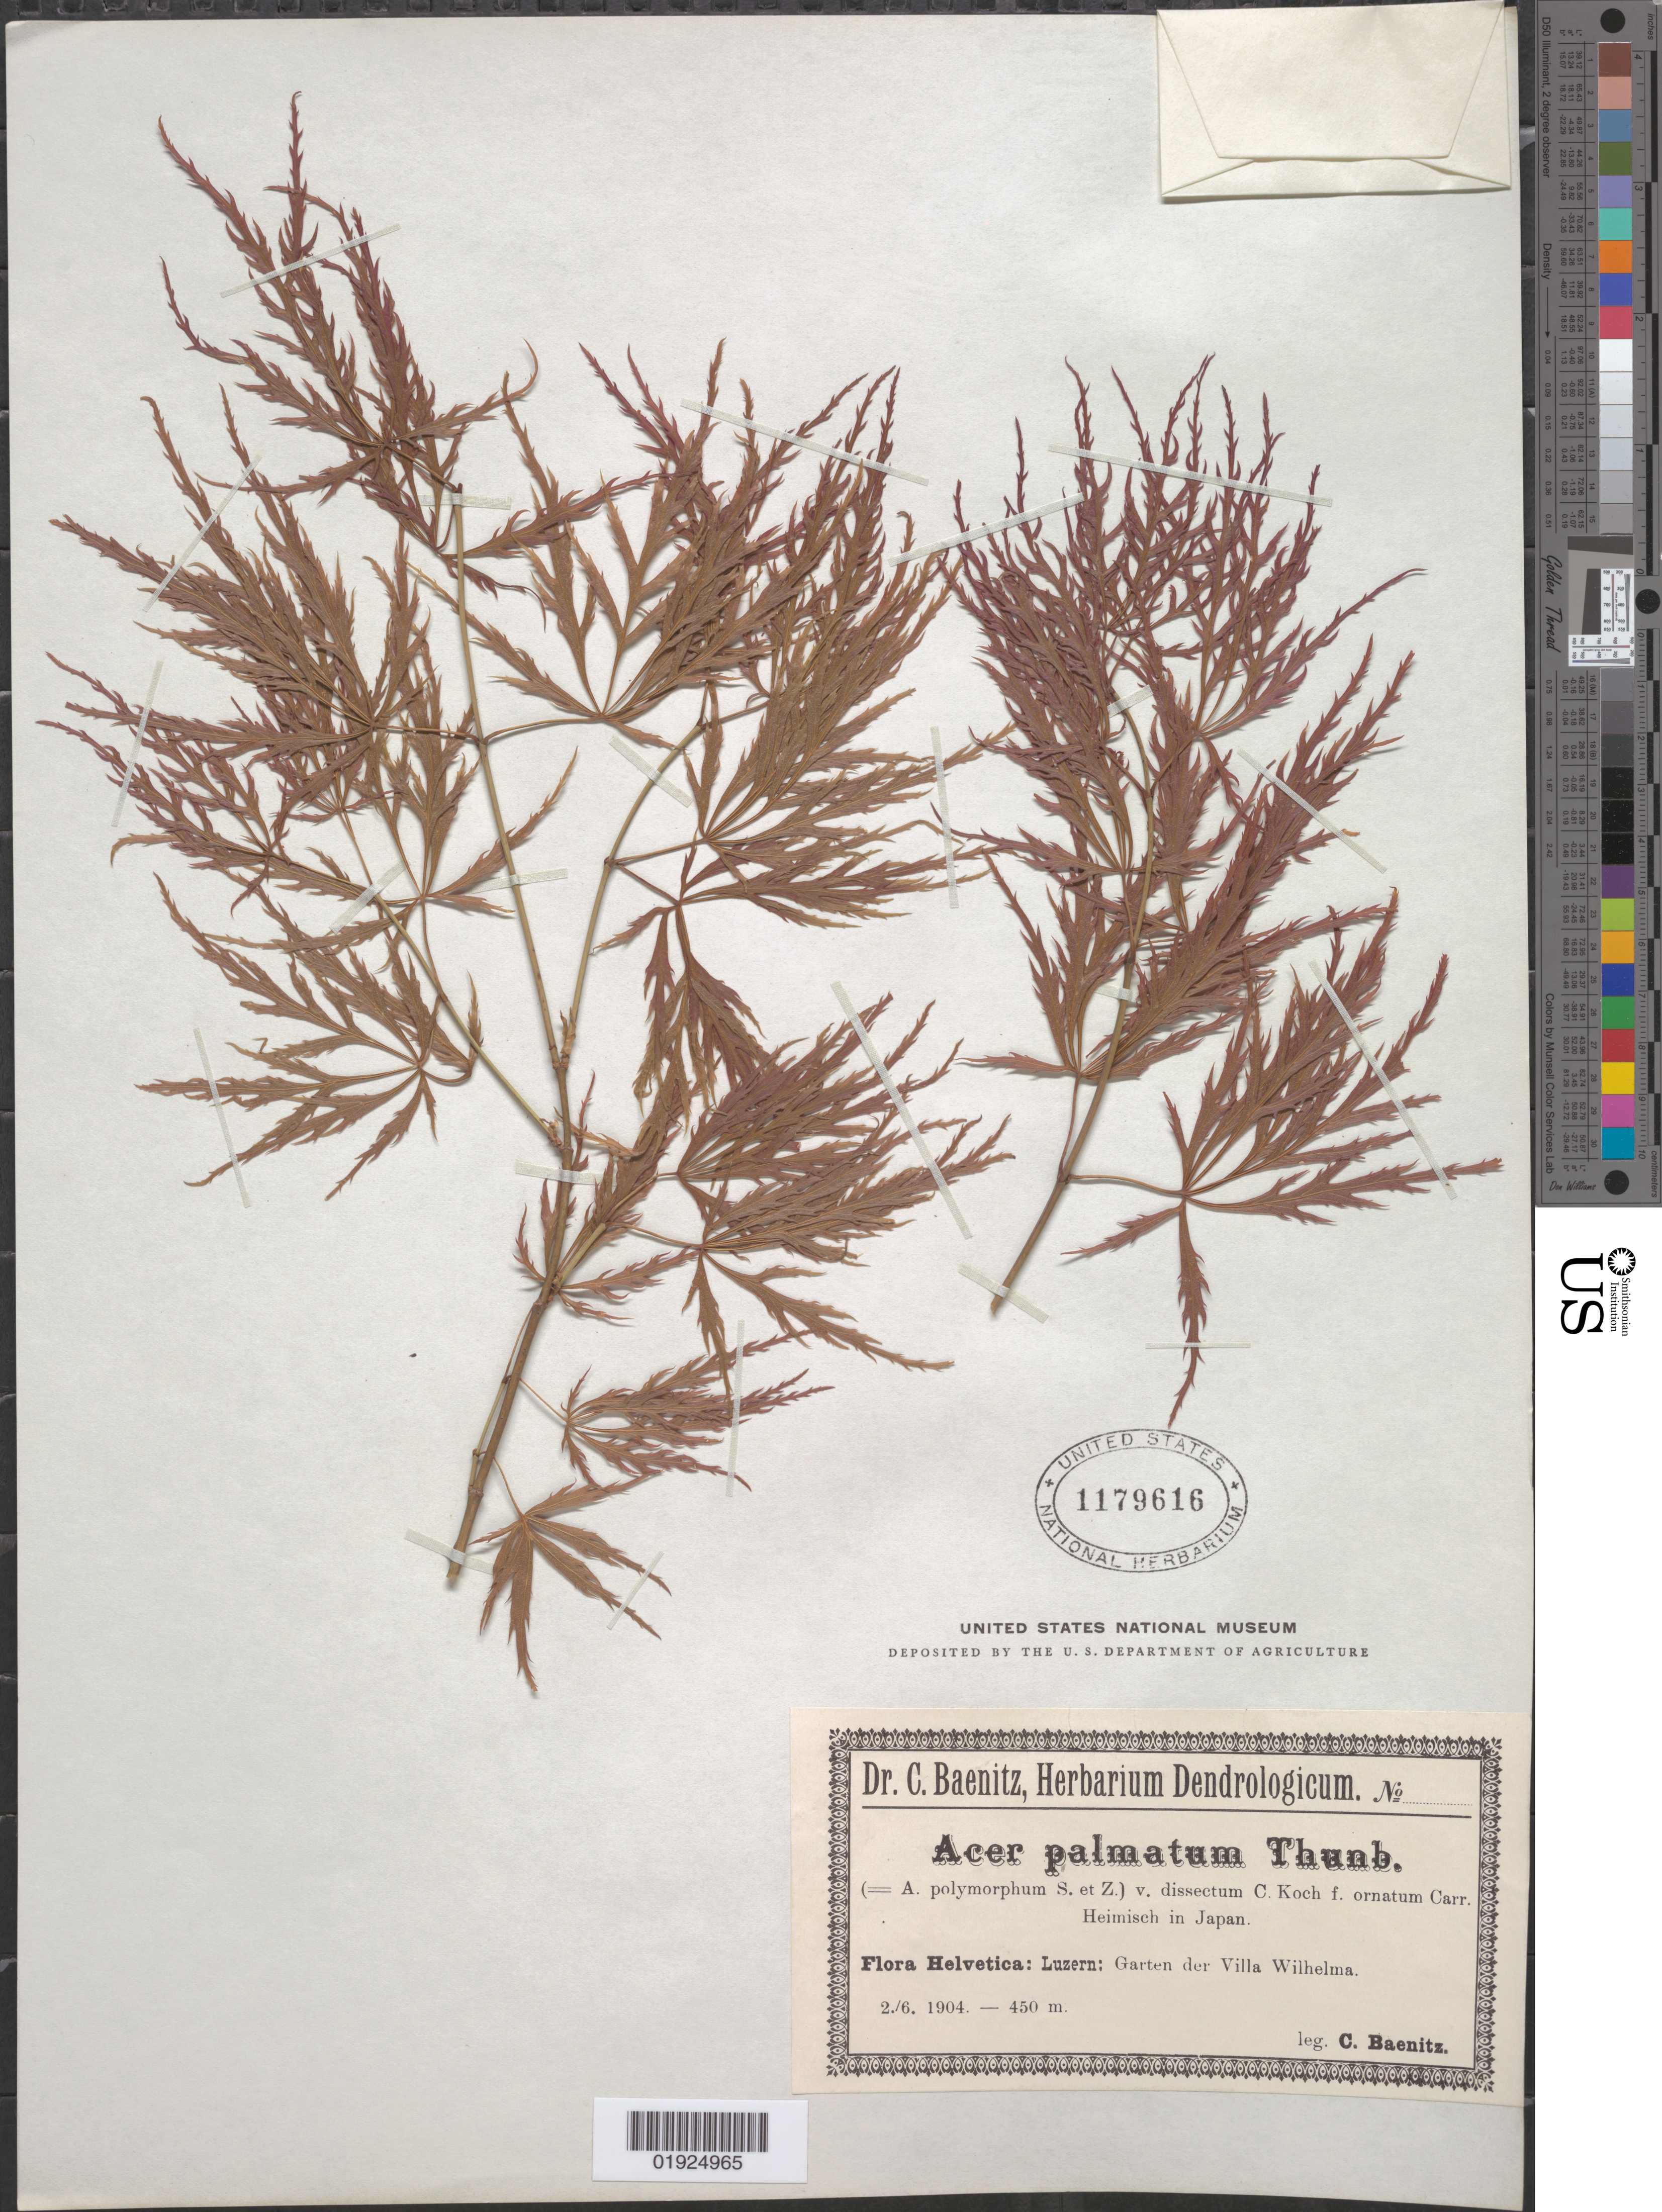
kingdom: Plantae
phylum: Tracheophyta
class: Magnoliopsida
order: Sapindales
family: Sapindaceae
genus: Acer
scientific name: Acer palmatum var. dissectum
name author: (Thunb.) Miq.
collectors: C. G. Baenitz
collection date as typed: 2./6. 1904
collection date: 1904-02-06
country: Switzerland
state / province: Lucerne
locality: Flor Helvitica: Luzern [Lucerne], Garten der Villa Wilhelma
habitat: Garden. Cultivated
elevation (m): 450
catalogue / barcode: US 1179616